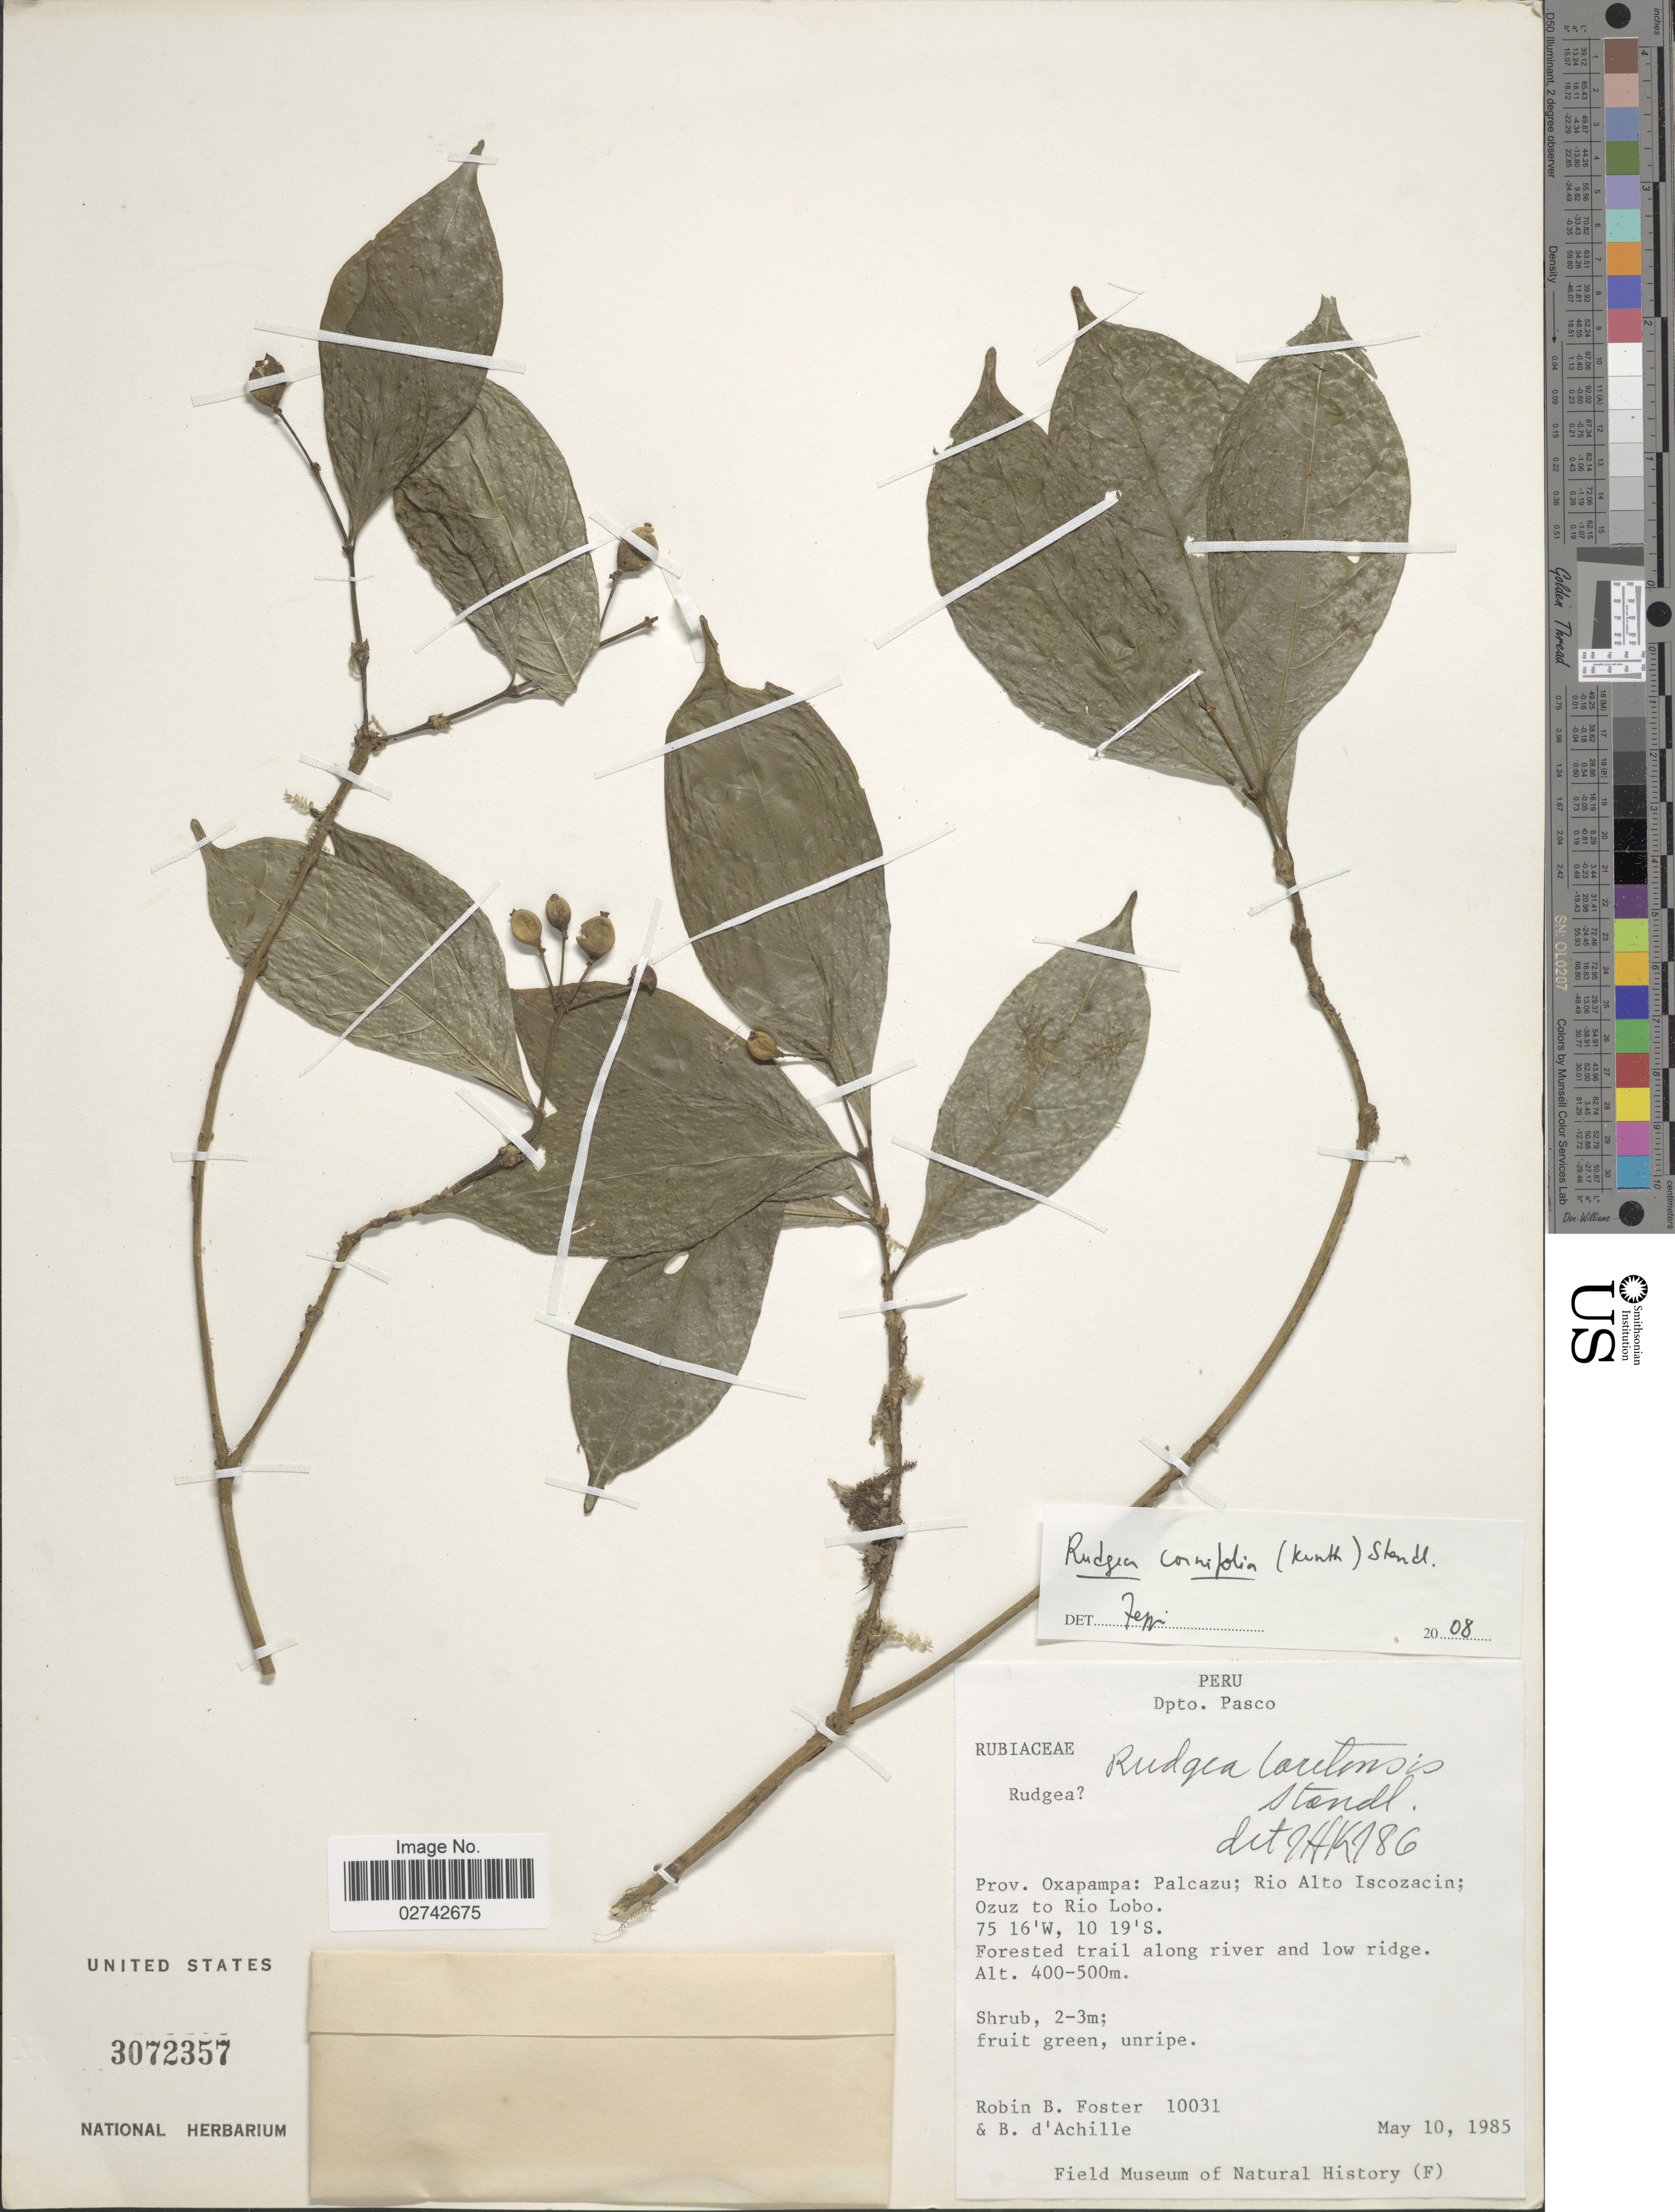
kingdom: Plantae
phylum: Tracheophyta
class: Magnoliopsida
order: Gentianales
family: Rubiaceae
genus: Rudgea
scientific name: Rudgea cornifolia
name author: (Kunth) Standl.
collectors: R. B. Foster & B. d'Achille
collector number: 10031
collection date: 1985-05-10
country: Peru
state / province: Pasco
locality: Prov. Oxapampa, Palcazu, Rio Alto Iscozacin, Ozuz to Rio Lobo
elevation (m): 400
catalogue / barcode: US 3072357